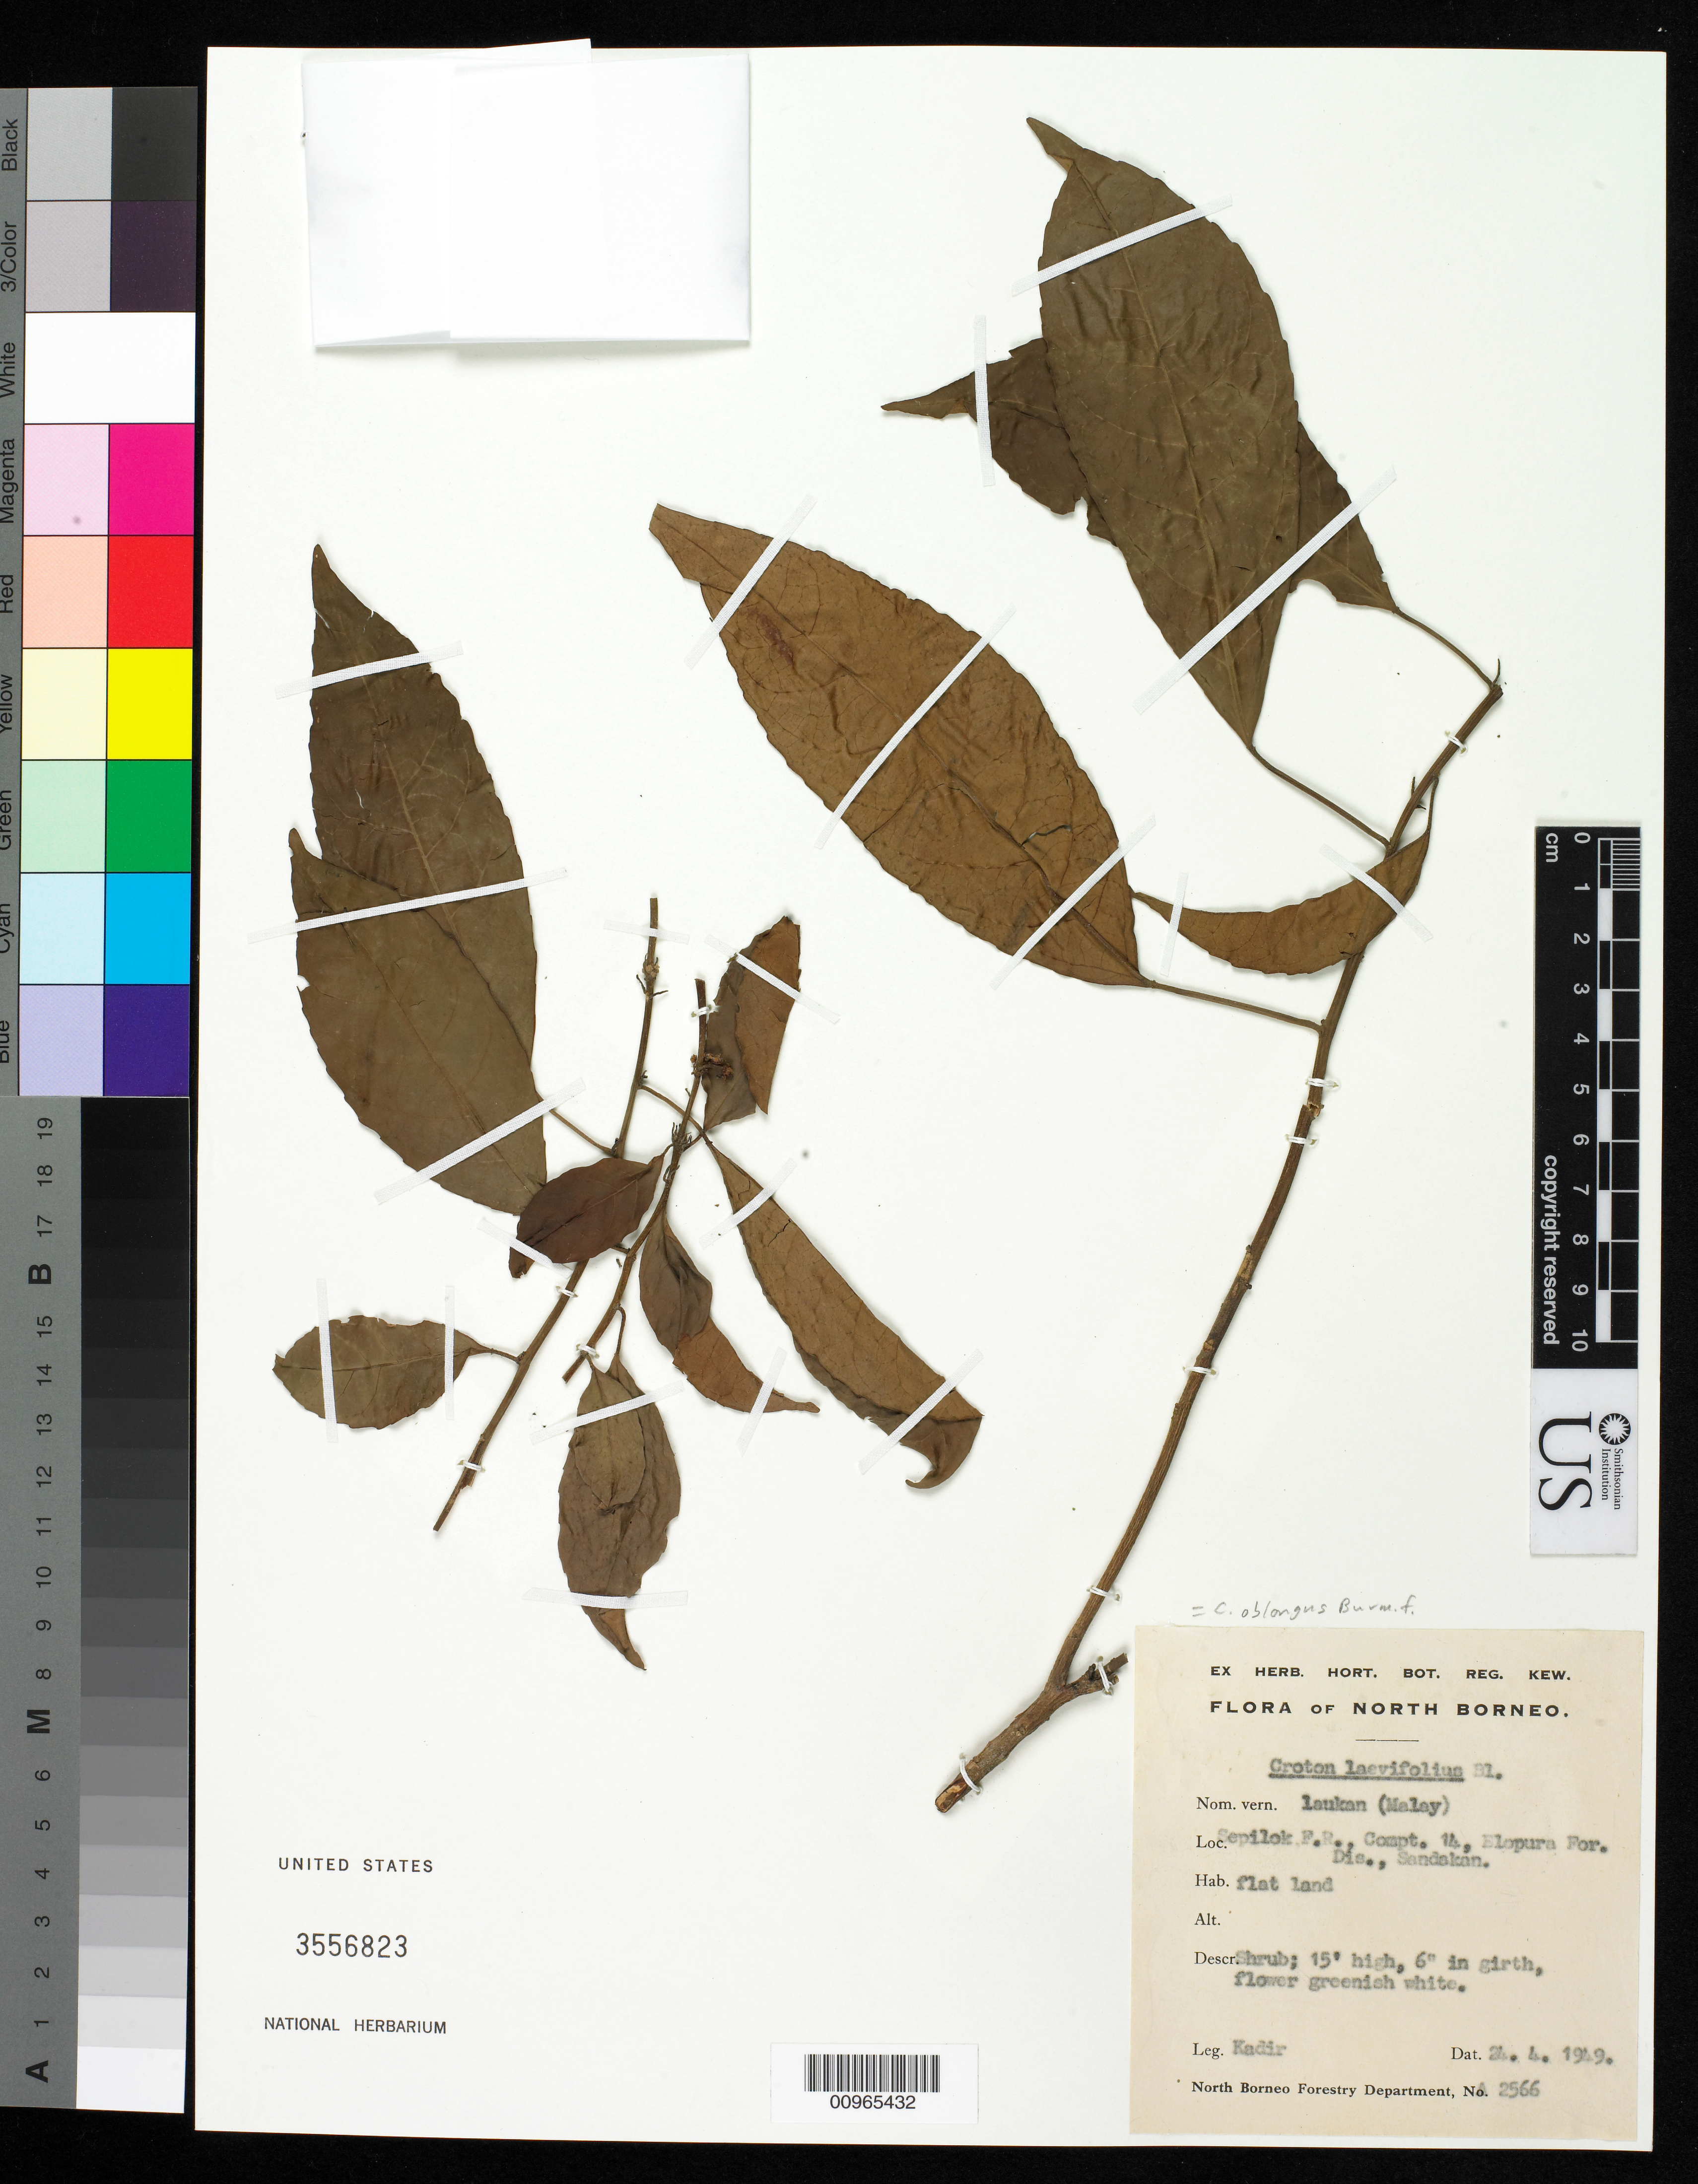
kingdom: Plantae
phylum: Tracheophyta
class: Magnoliopsida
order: Malpighiales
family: Euphorbiaceae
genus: Croton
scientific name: Croton oblongus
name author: Burm. f.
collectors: -. Kadir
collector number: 2566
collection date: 1949-04-24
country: Malaysia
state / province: Sabah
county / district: Sandakan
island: Borneo I.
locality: Sepilok F. R. (forest reserve), Compt. 14, Elopura For. Dis., Sandakan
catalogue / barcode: US 3556823